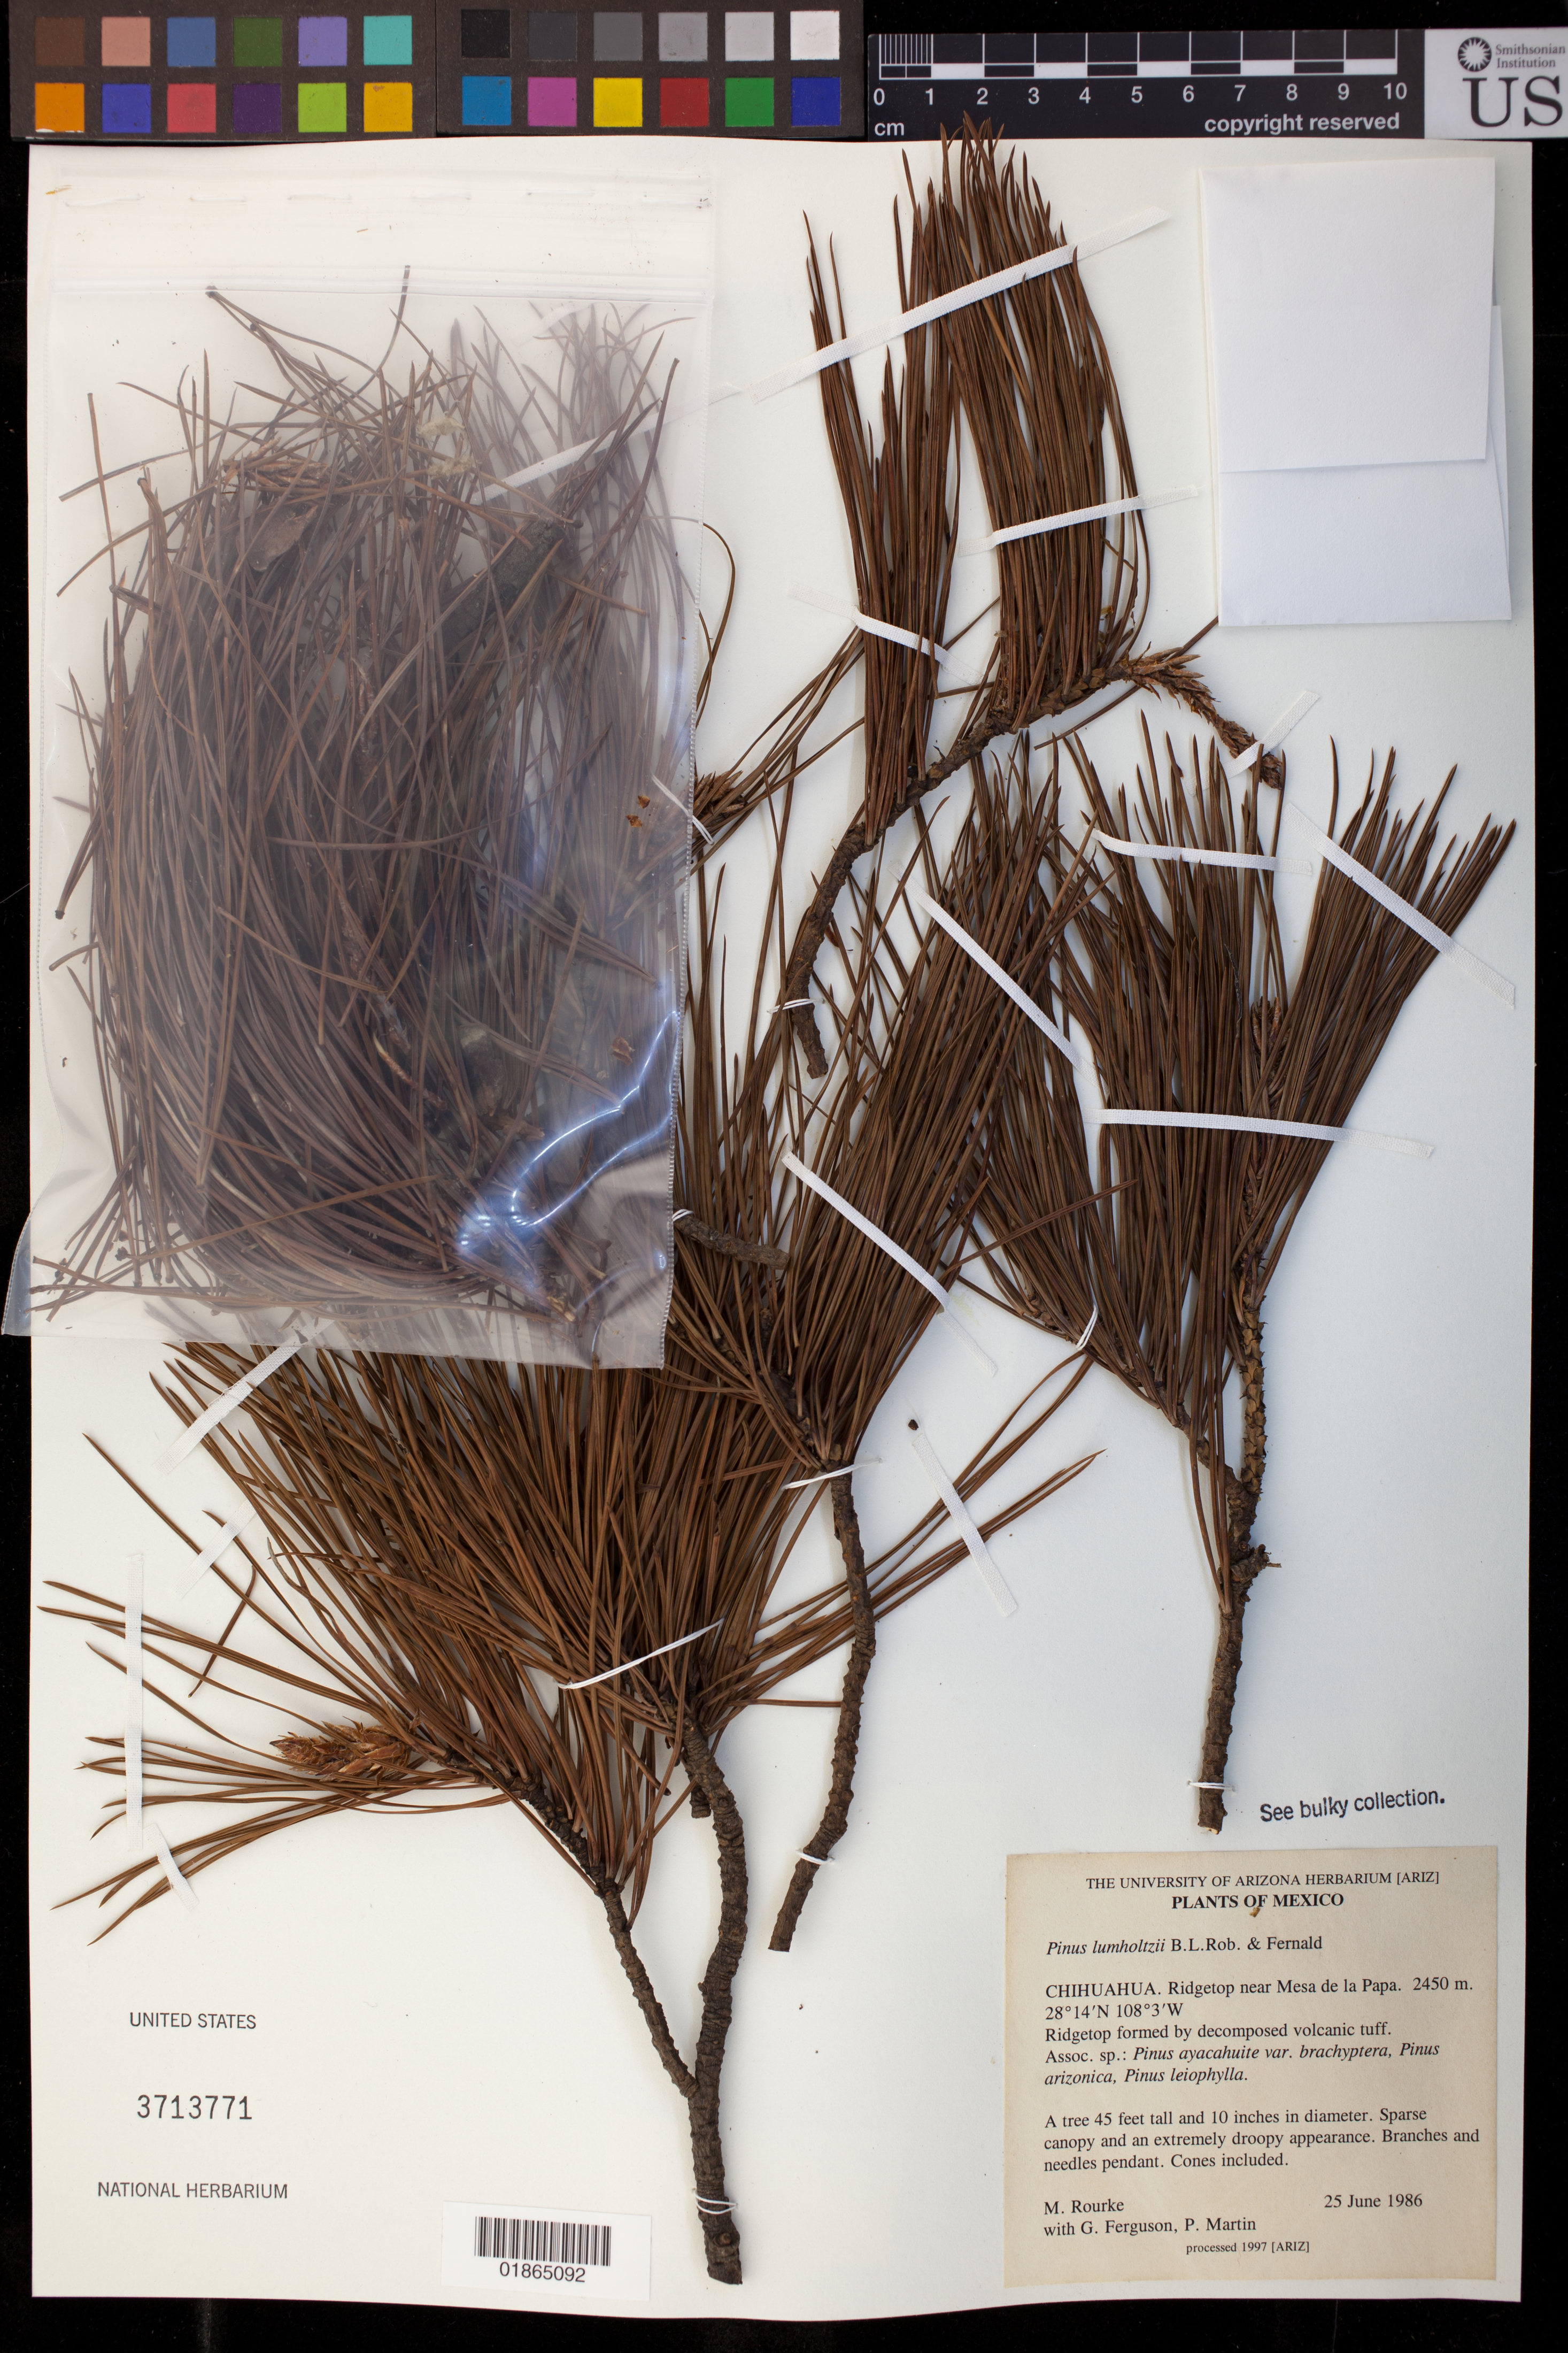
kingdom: Plantae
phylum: Tracheophyta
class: Pinopsida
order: Pinales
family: Pinaceae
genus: Pinus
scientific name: Pinus lumholtzii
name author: B.L. Rob. & Fernald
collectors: M. Rourke, G. Ferguson & P. Martin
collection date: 1986-06-25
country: Mexico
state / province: Chihuahua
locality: Ridgetop near Mesa de la Papa.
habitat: Ridge formed by decomposed volcanic tuff.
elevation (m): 2450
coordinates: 28 14 N, 108 3 W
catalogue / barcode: US 3713771